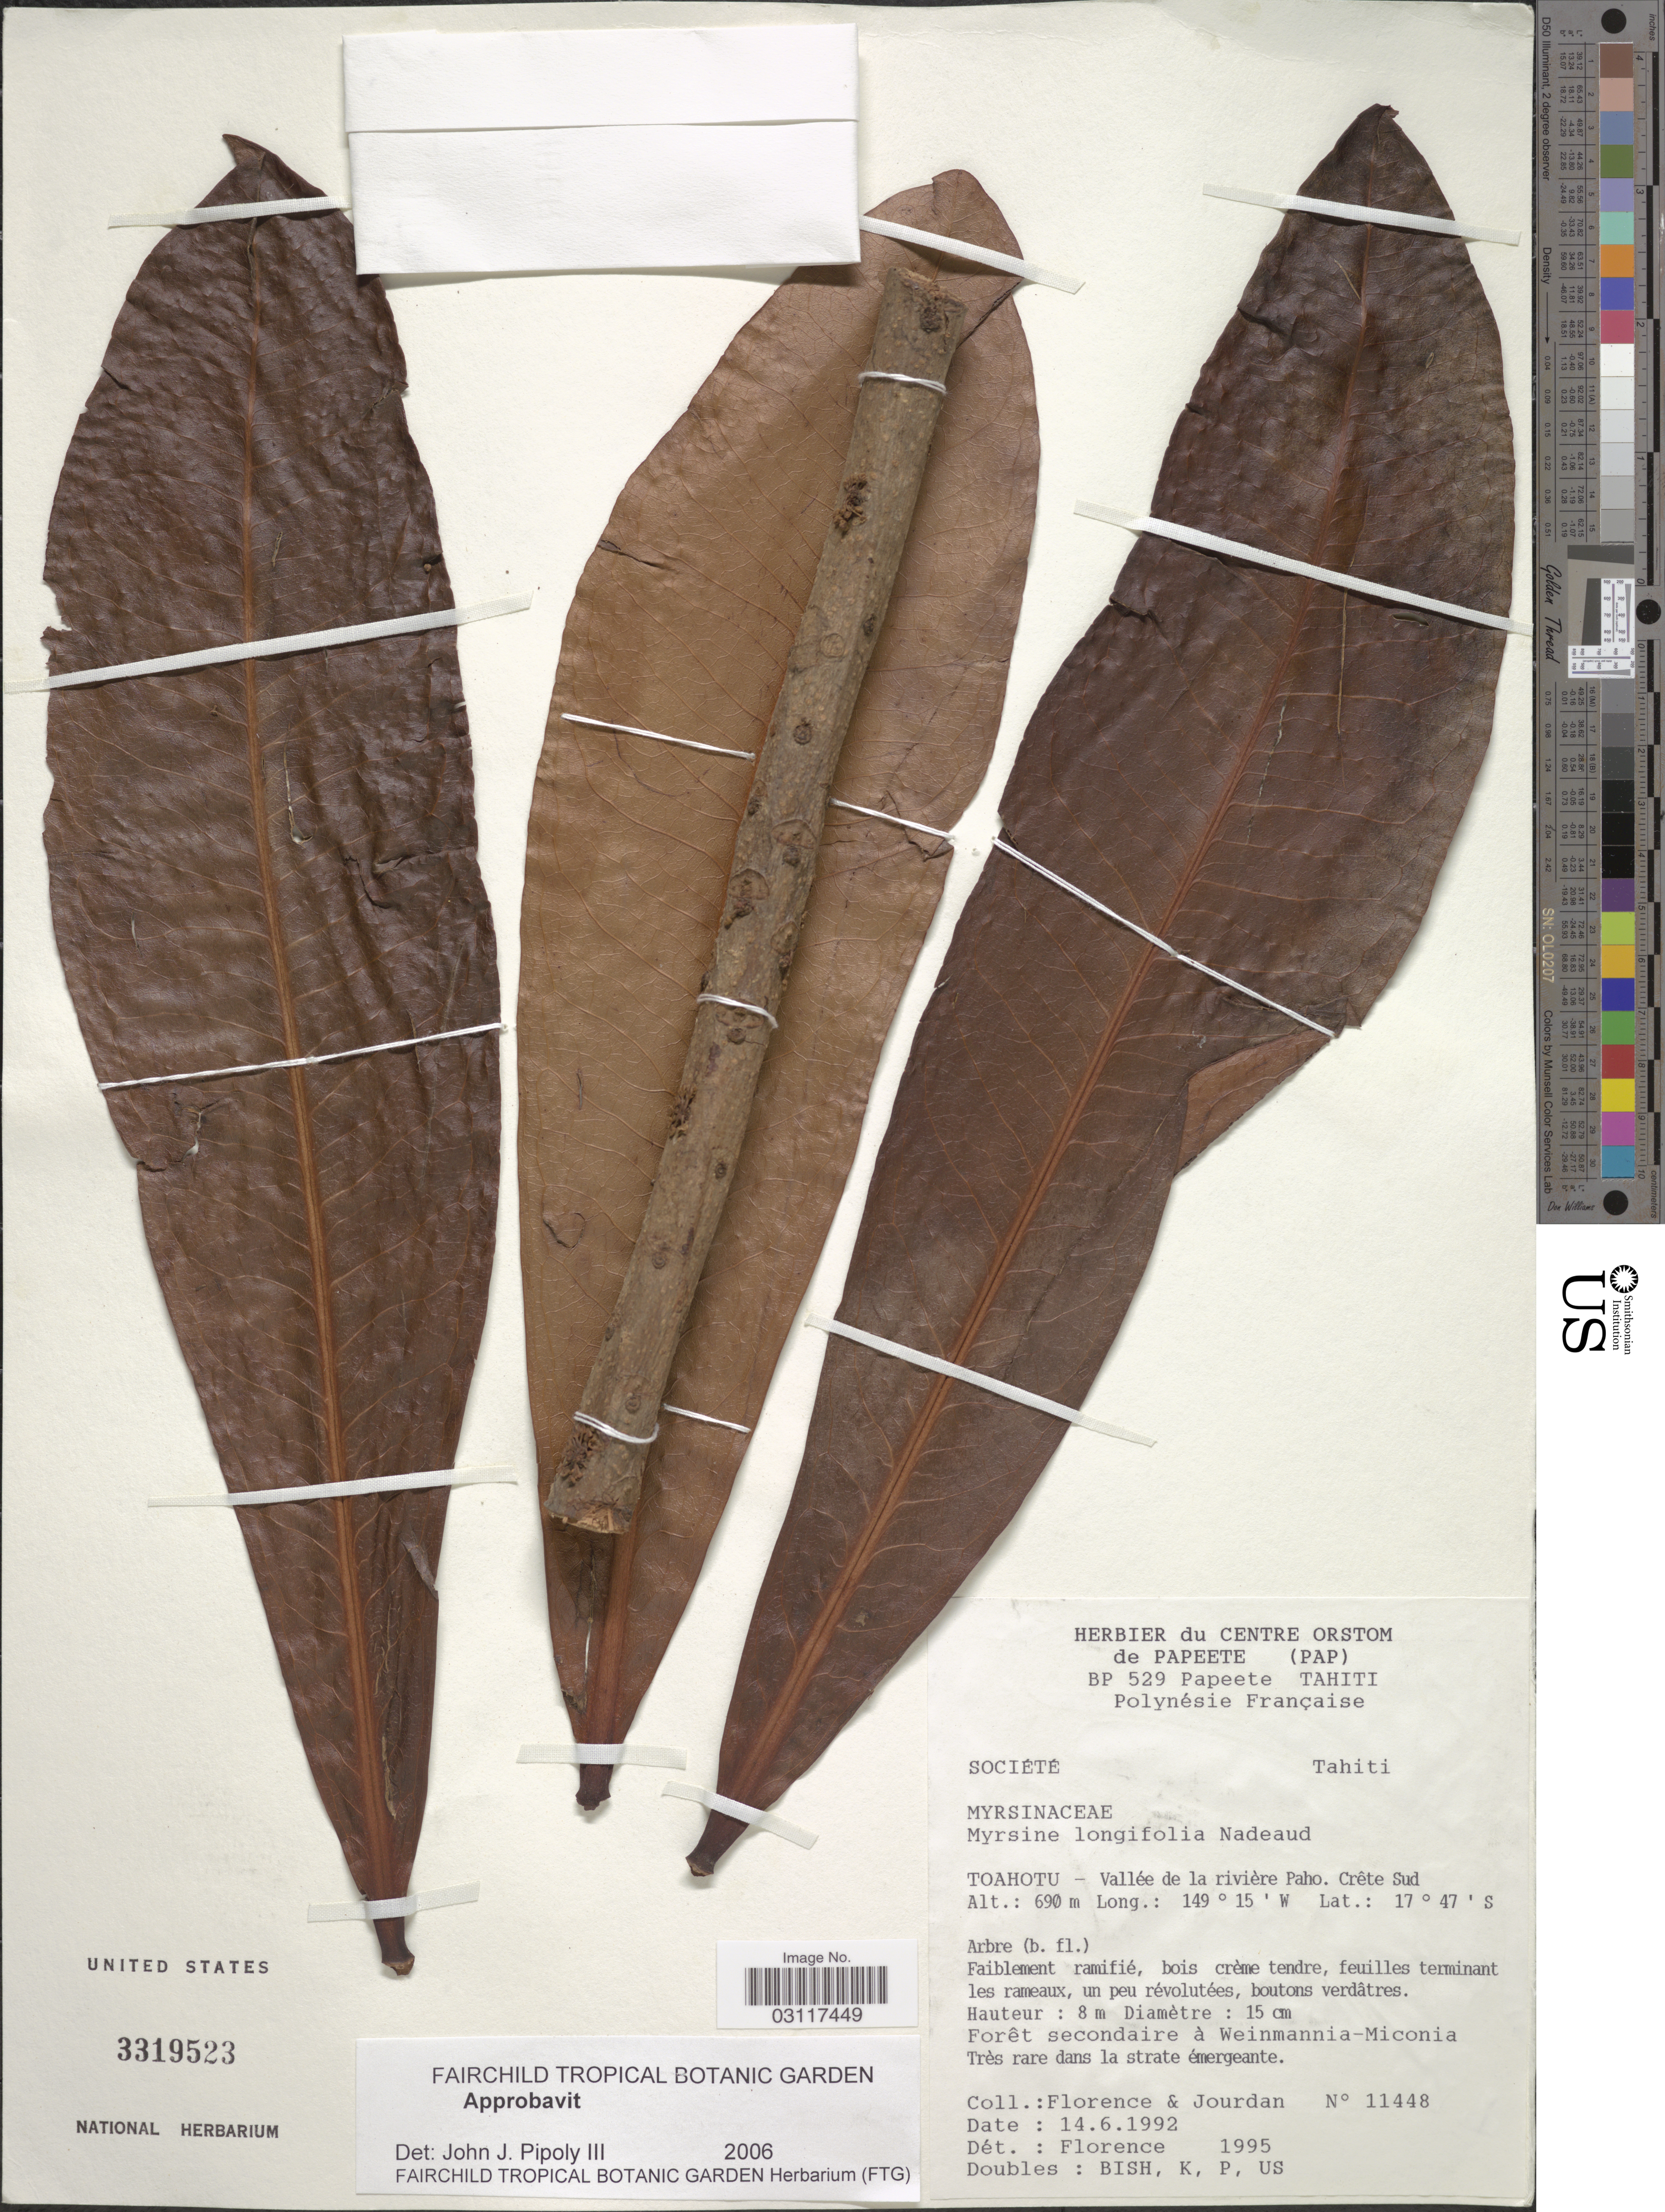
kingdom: Plantae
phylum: Tracheophyta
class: Magnoliopsida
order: Ericales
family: Primulaceae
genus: Myrsine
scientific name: Myrsine longifolia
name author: Nadeaud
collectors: -. Florence & Jourdan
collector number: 11448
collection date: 1992-06-14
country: French Polynesia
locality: Sociéte. Tahiti, Toahotu - Vallée de la rivière Paho, Crête sud.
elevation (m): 690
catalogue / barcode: US 3319523